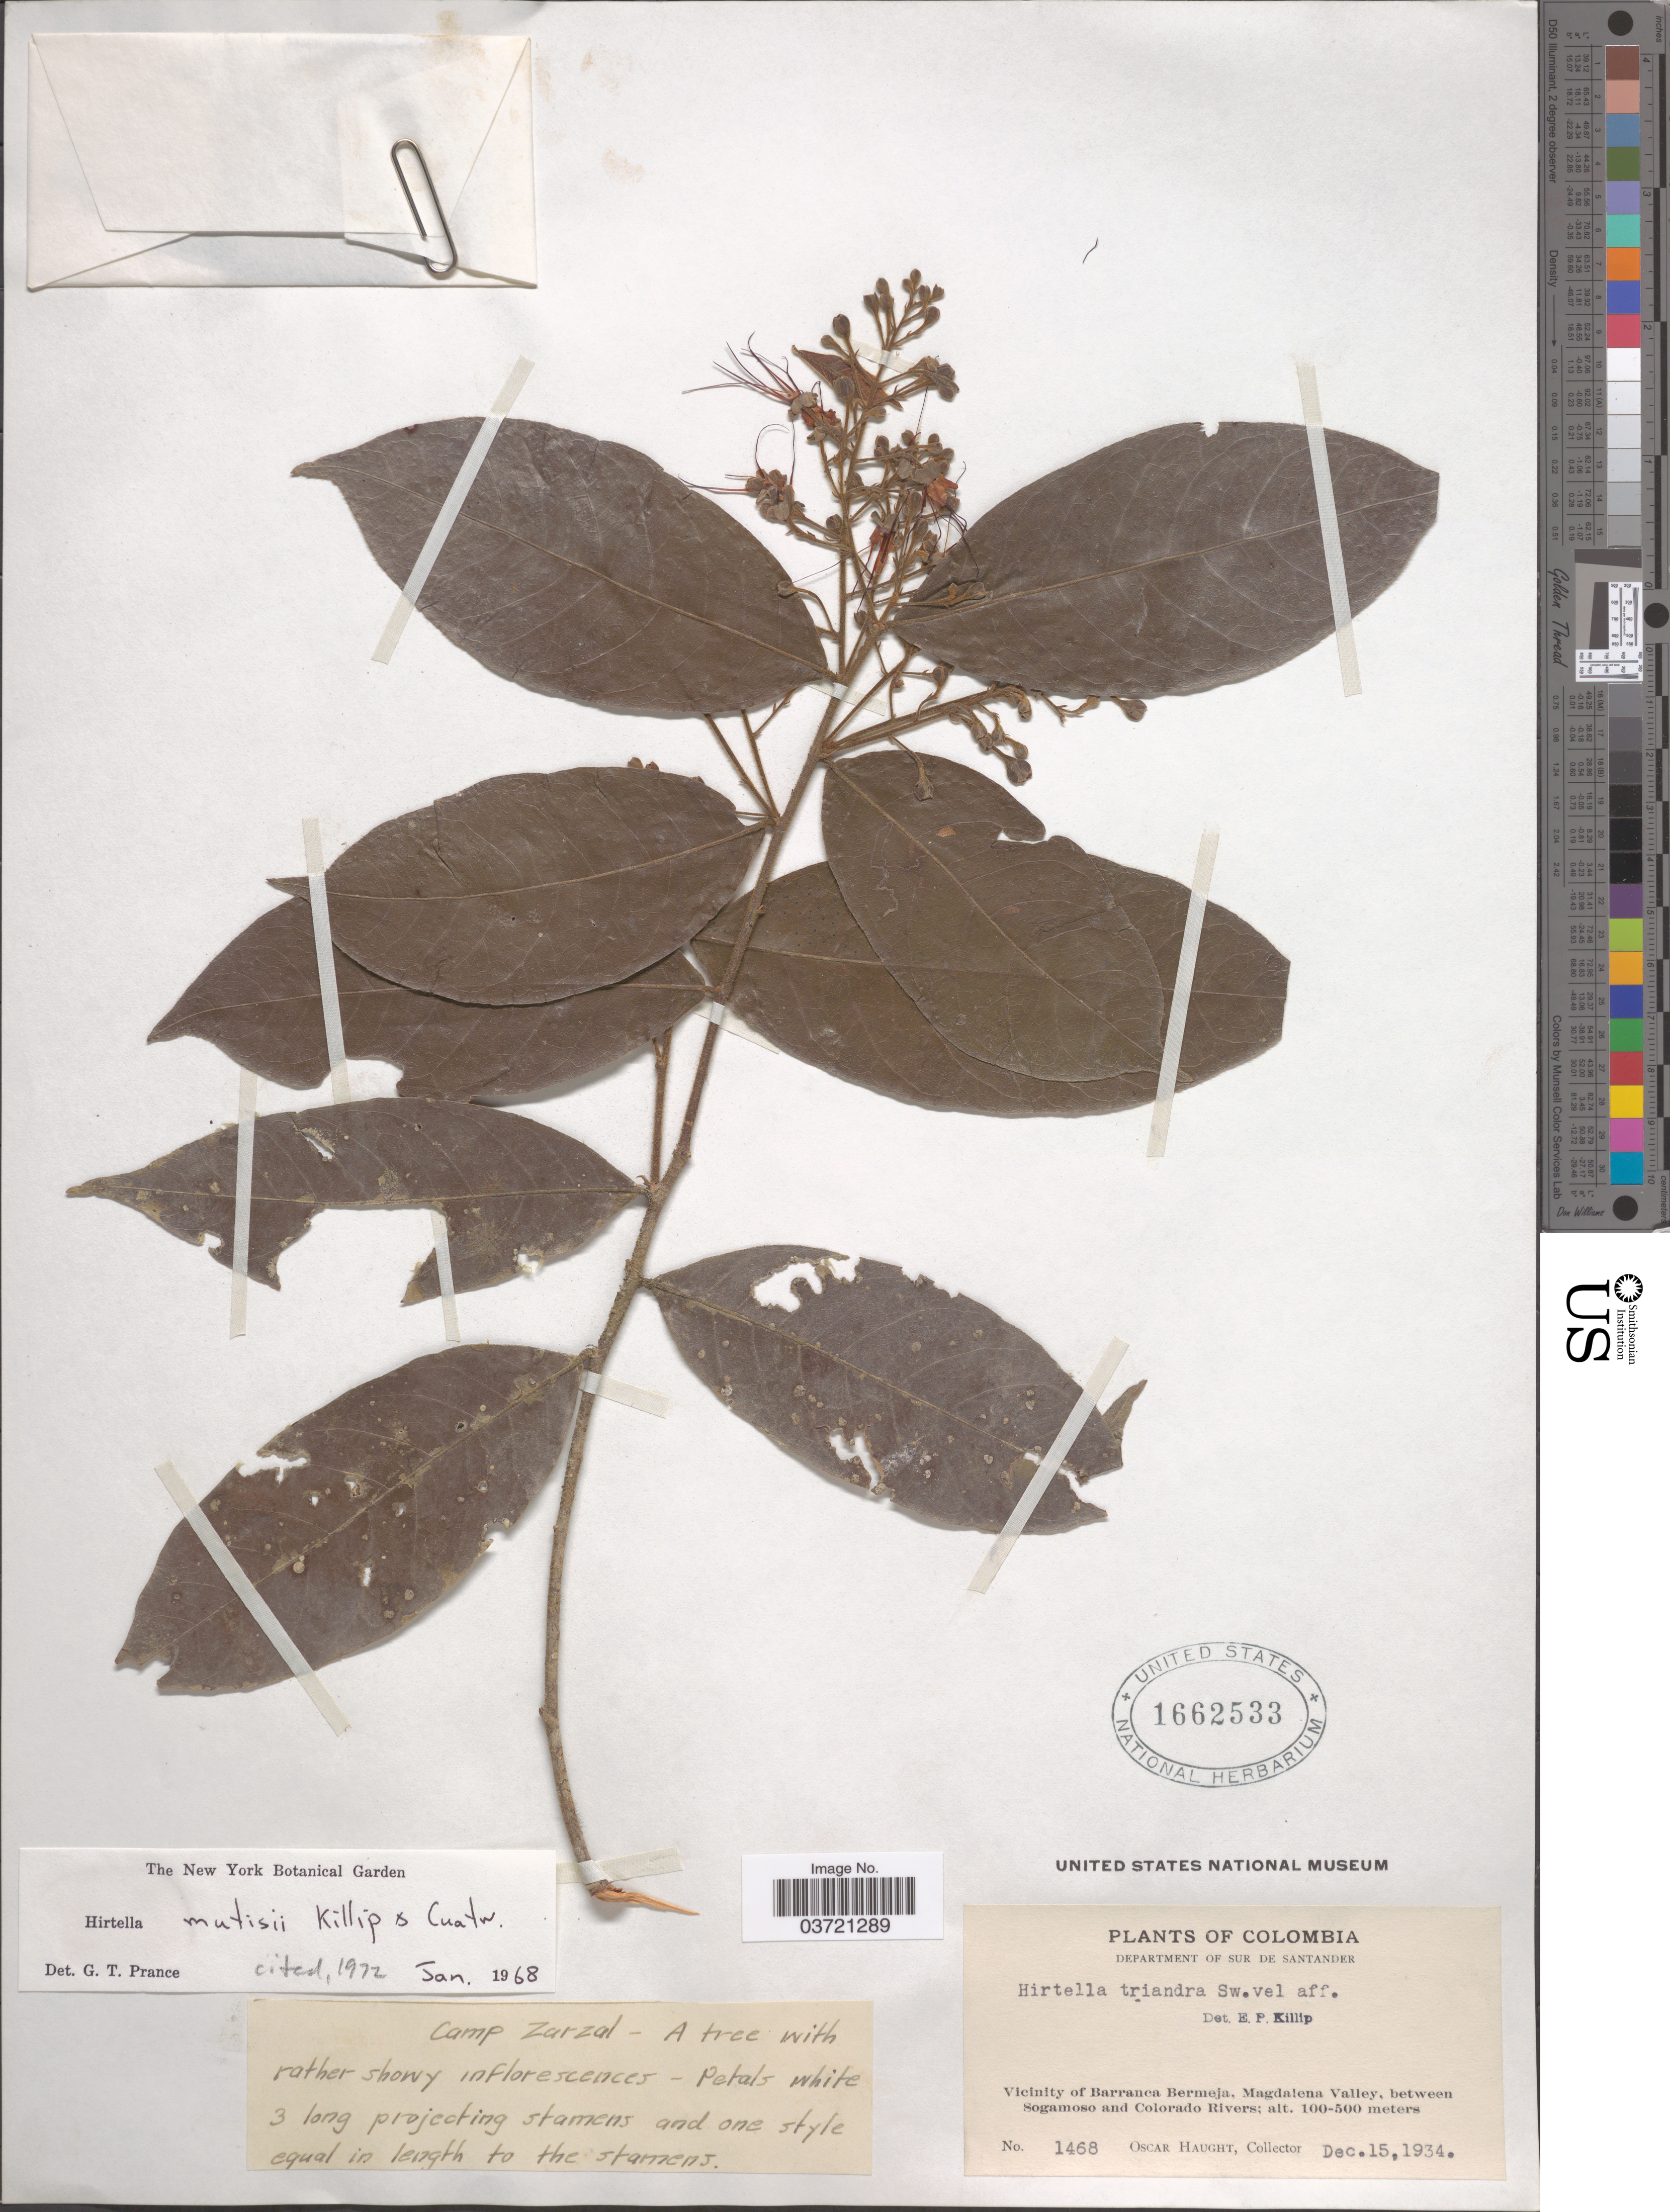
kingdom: Plantae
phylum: Tracheophyta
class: Magnoliopsida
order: Malpighiales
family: Chrysobalanaceae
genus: Hirtella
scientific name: Hirtella mutisii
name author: Killip & Cuatrec.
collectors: O. L. Haught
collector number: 1468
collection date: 1934-12-15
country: Colombia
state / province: Santander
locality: Department of Sur de Santander. Vicinity of Barranca Bermeja, Magdalena Valley, between Sogamoso and Colorado Rivers. Camp Zarzal.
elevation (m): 100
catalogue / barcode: US 1662533